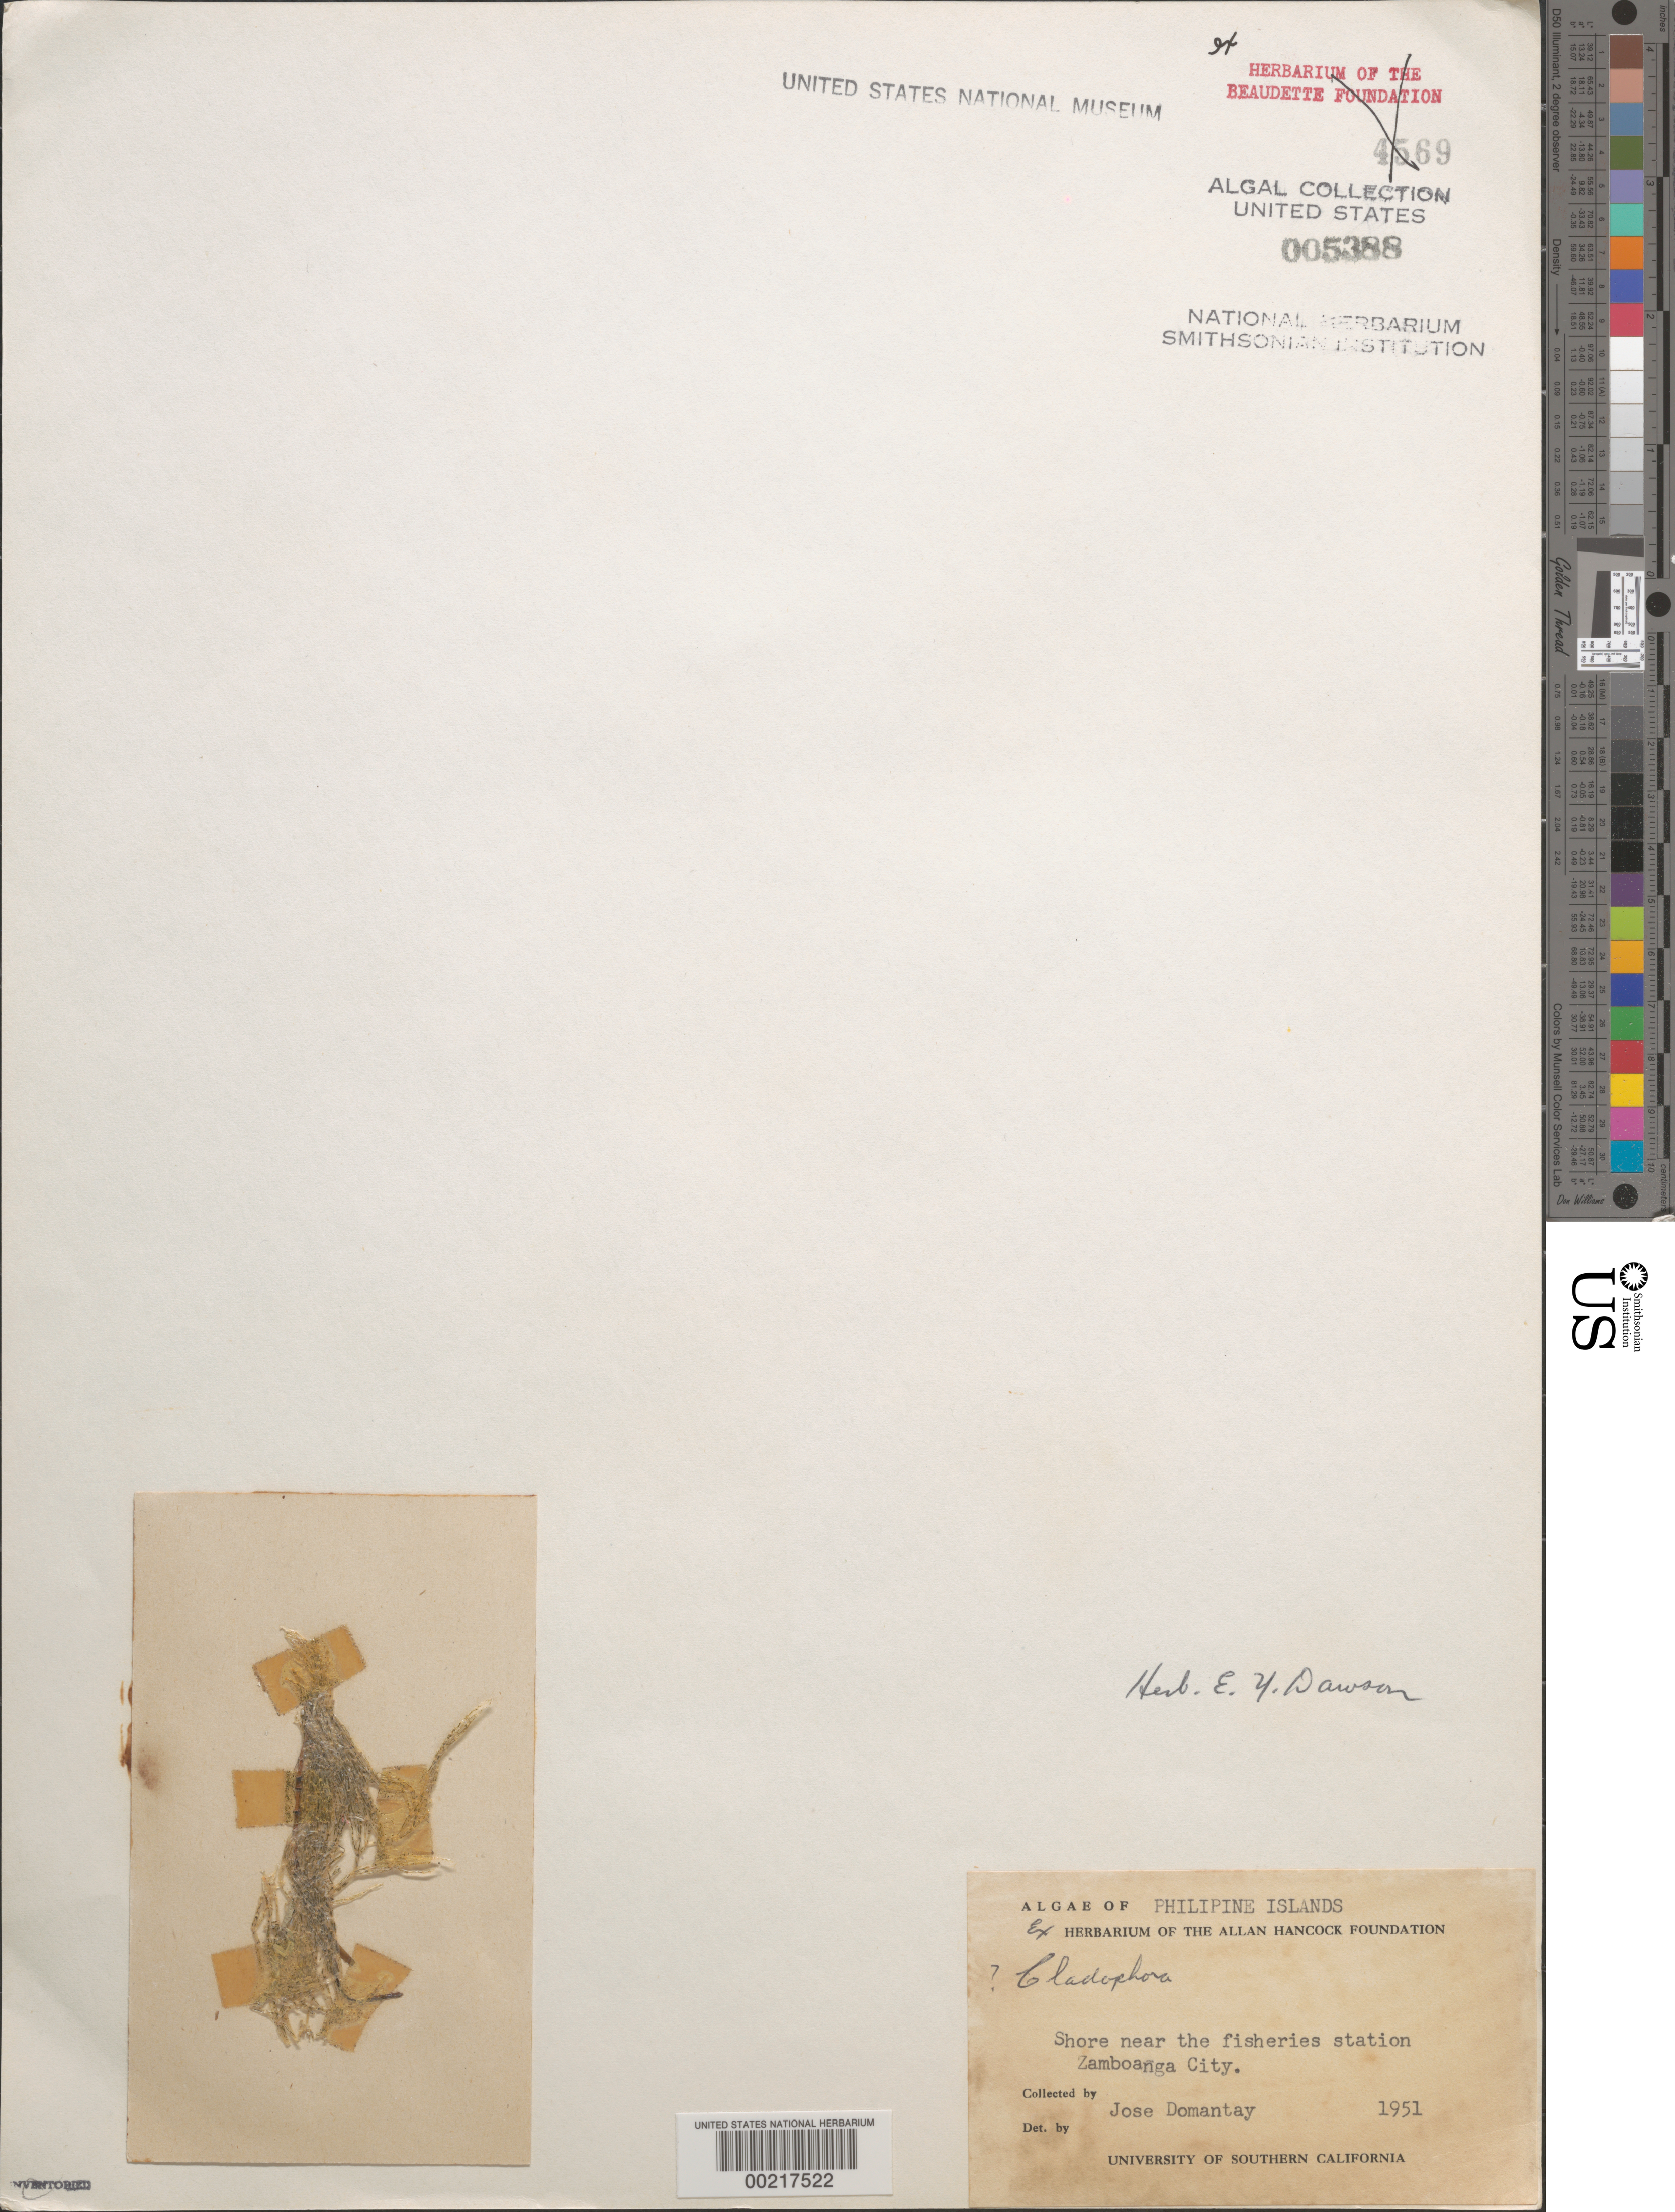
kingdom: Plantae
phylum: Chlorophyta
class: Ulvophyceae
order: Cladophorales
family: Cladophoraceae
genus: Cladophora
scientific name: Cladophora sp.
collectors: J. Domantay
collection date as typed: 1951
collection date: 1951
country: Philippines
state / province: Zamboanga Peninsula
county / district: Zamboanga del Sur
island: Mindanao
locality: City of Zamboanga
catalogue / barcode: US 5388